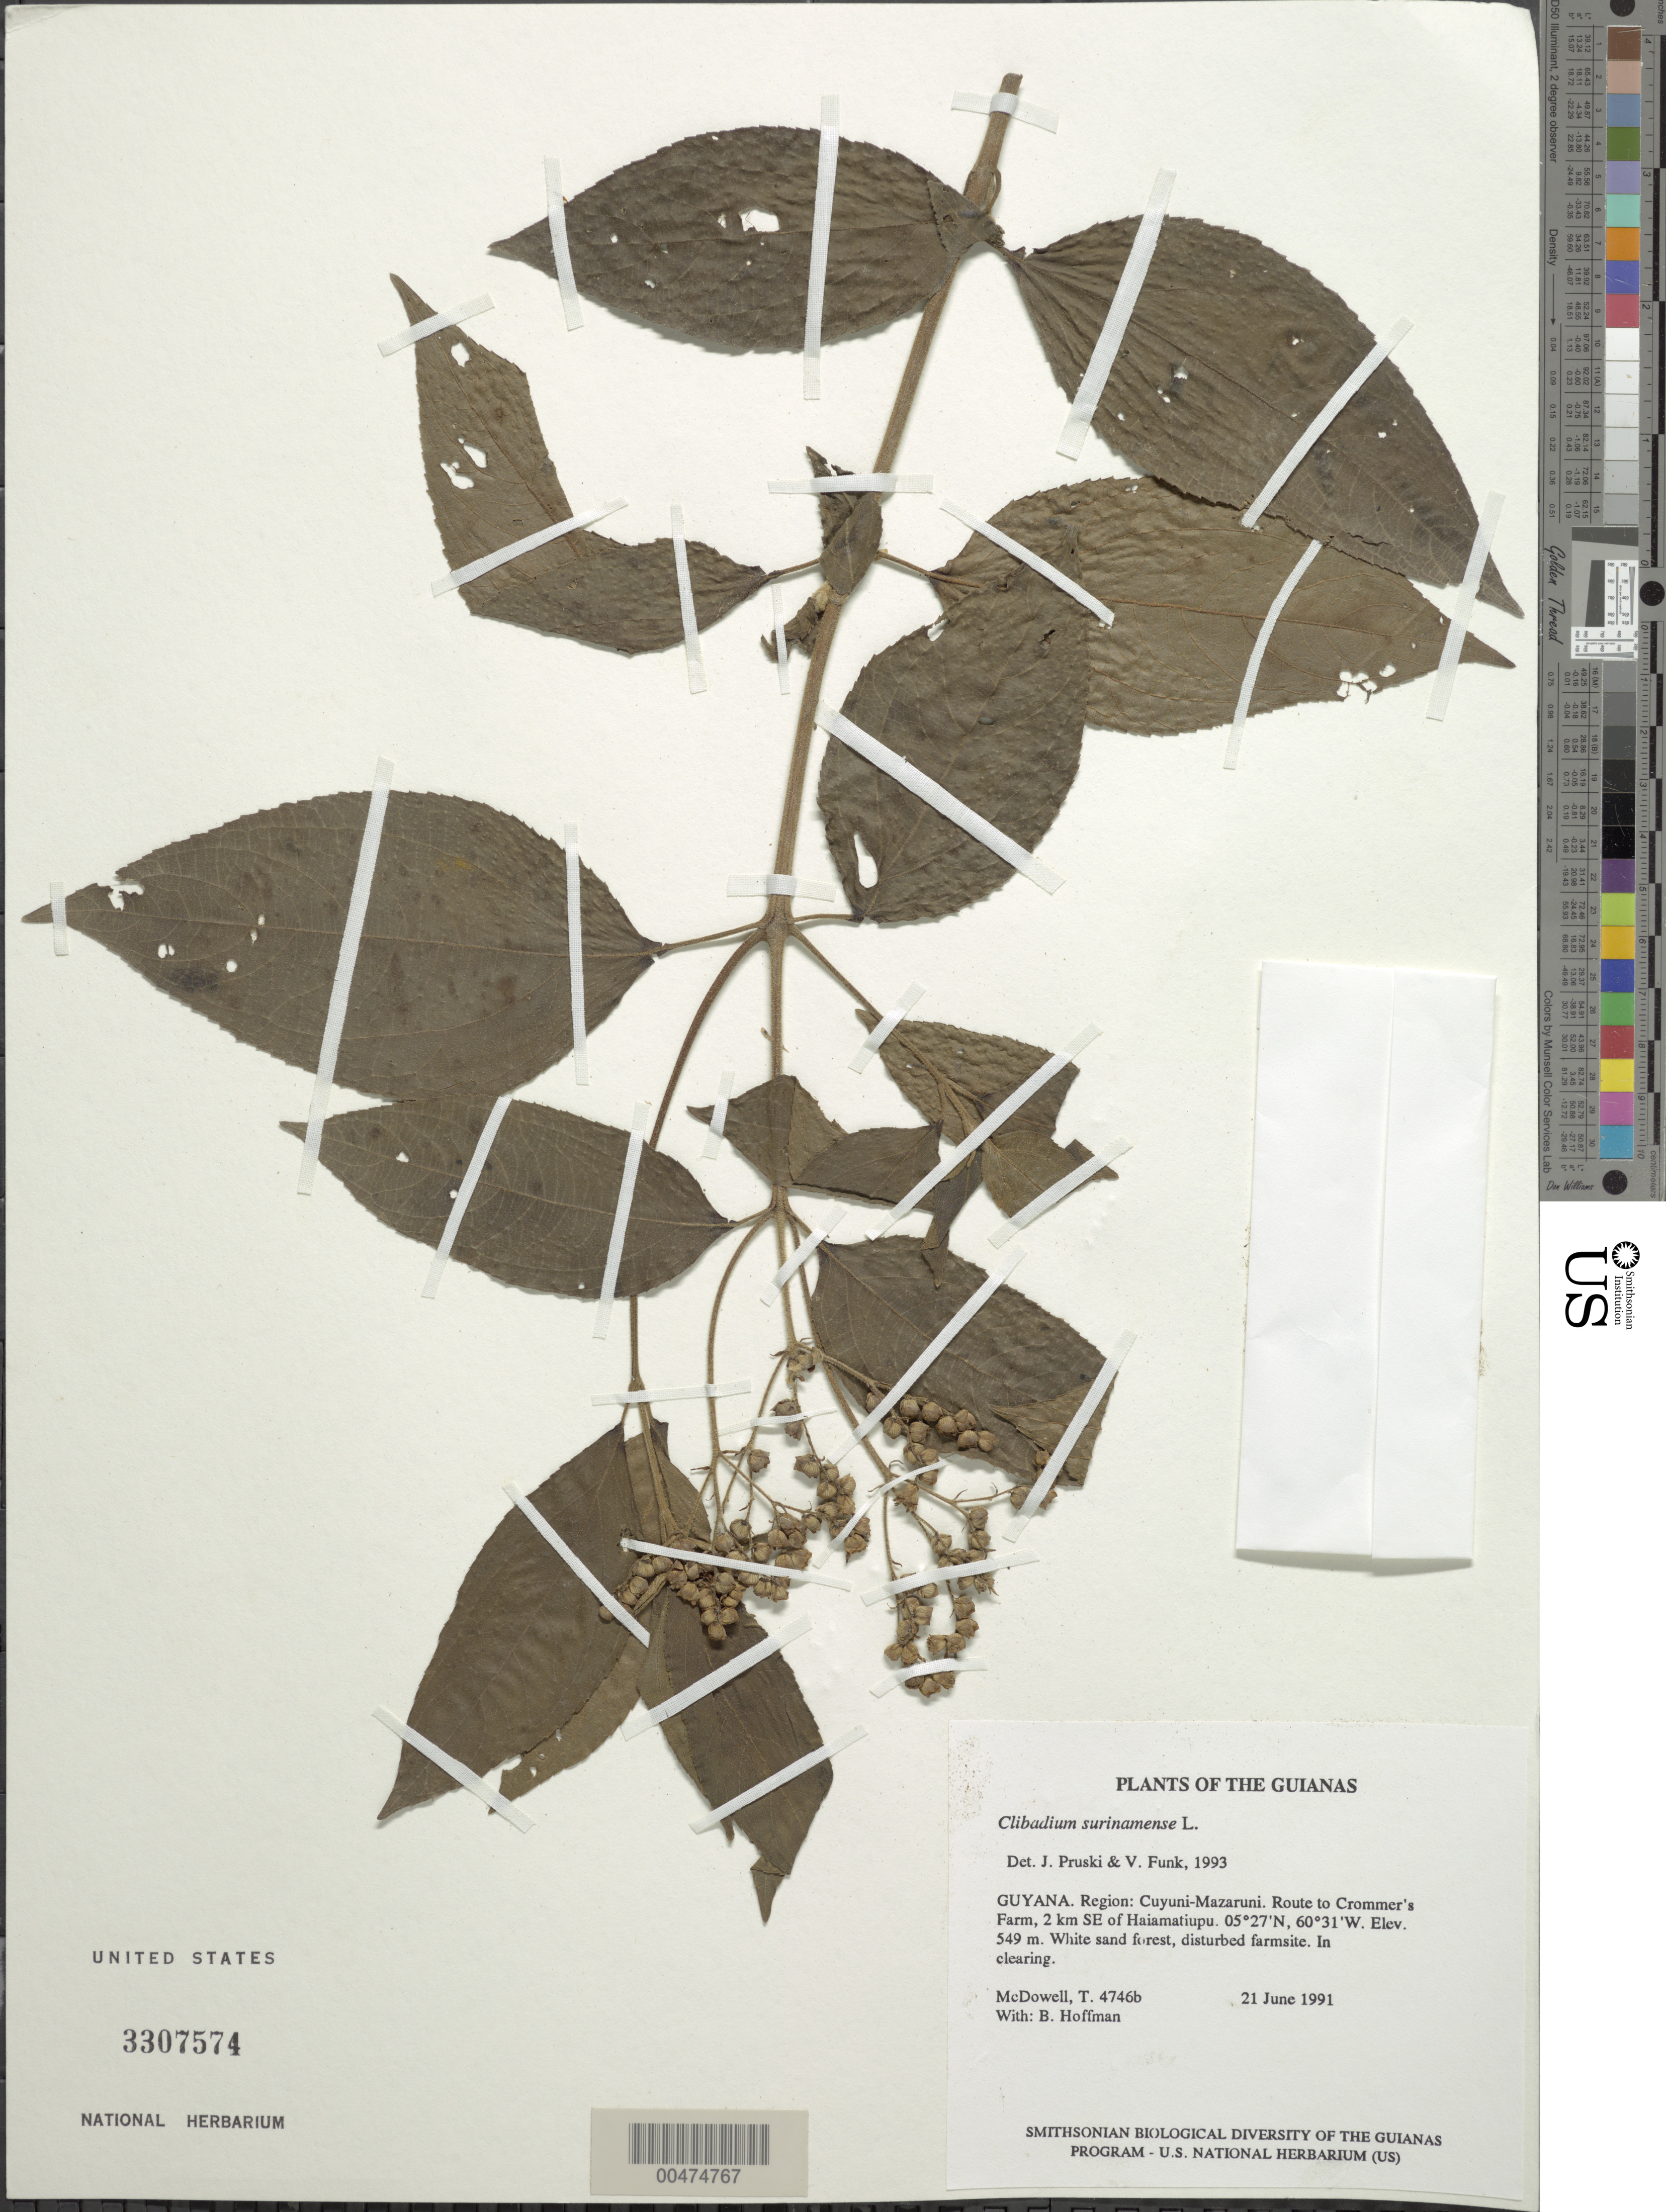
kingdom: Plantae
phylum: Tracheophyta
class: Magnoliopsida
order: Asterales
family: Asteraceae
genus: Clibadium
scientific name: Clibadium surinamense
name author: L.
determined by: Pruski, J. F.; Funk, V. A.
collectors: T. McDowell & B. Hoffman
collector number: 4746 b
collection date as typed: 21 June 1991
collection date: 1991-06-21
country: Guyana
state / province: Cuyuni-Mazaruni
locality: Route to Crommer's Farm, 2 km SE of Haiamatiupu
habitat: White sand forest, disturbed farmsite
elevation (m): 550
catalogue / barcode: US 3307574